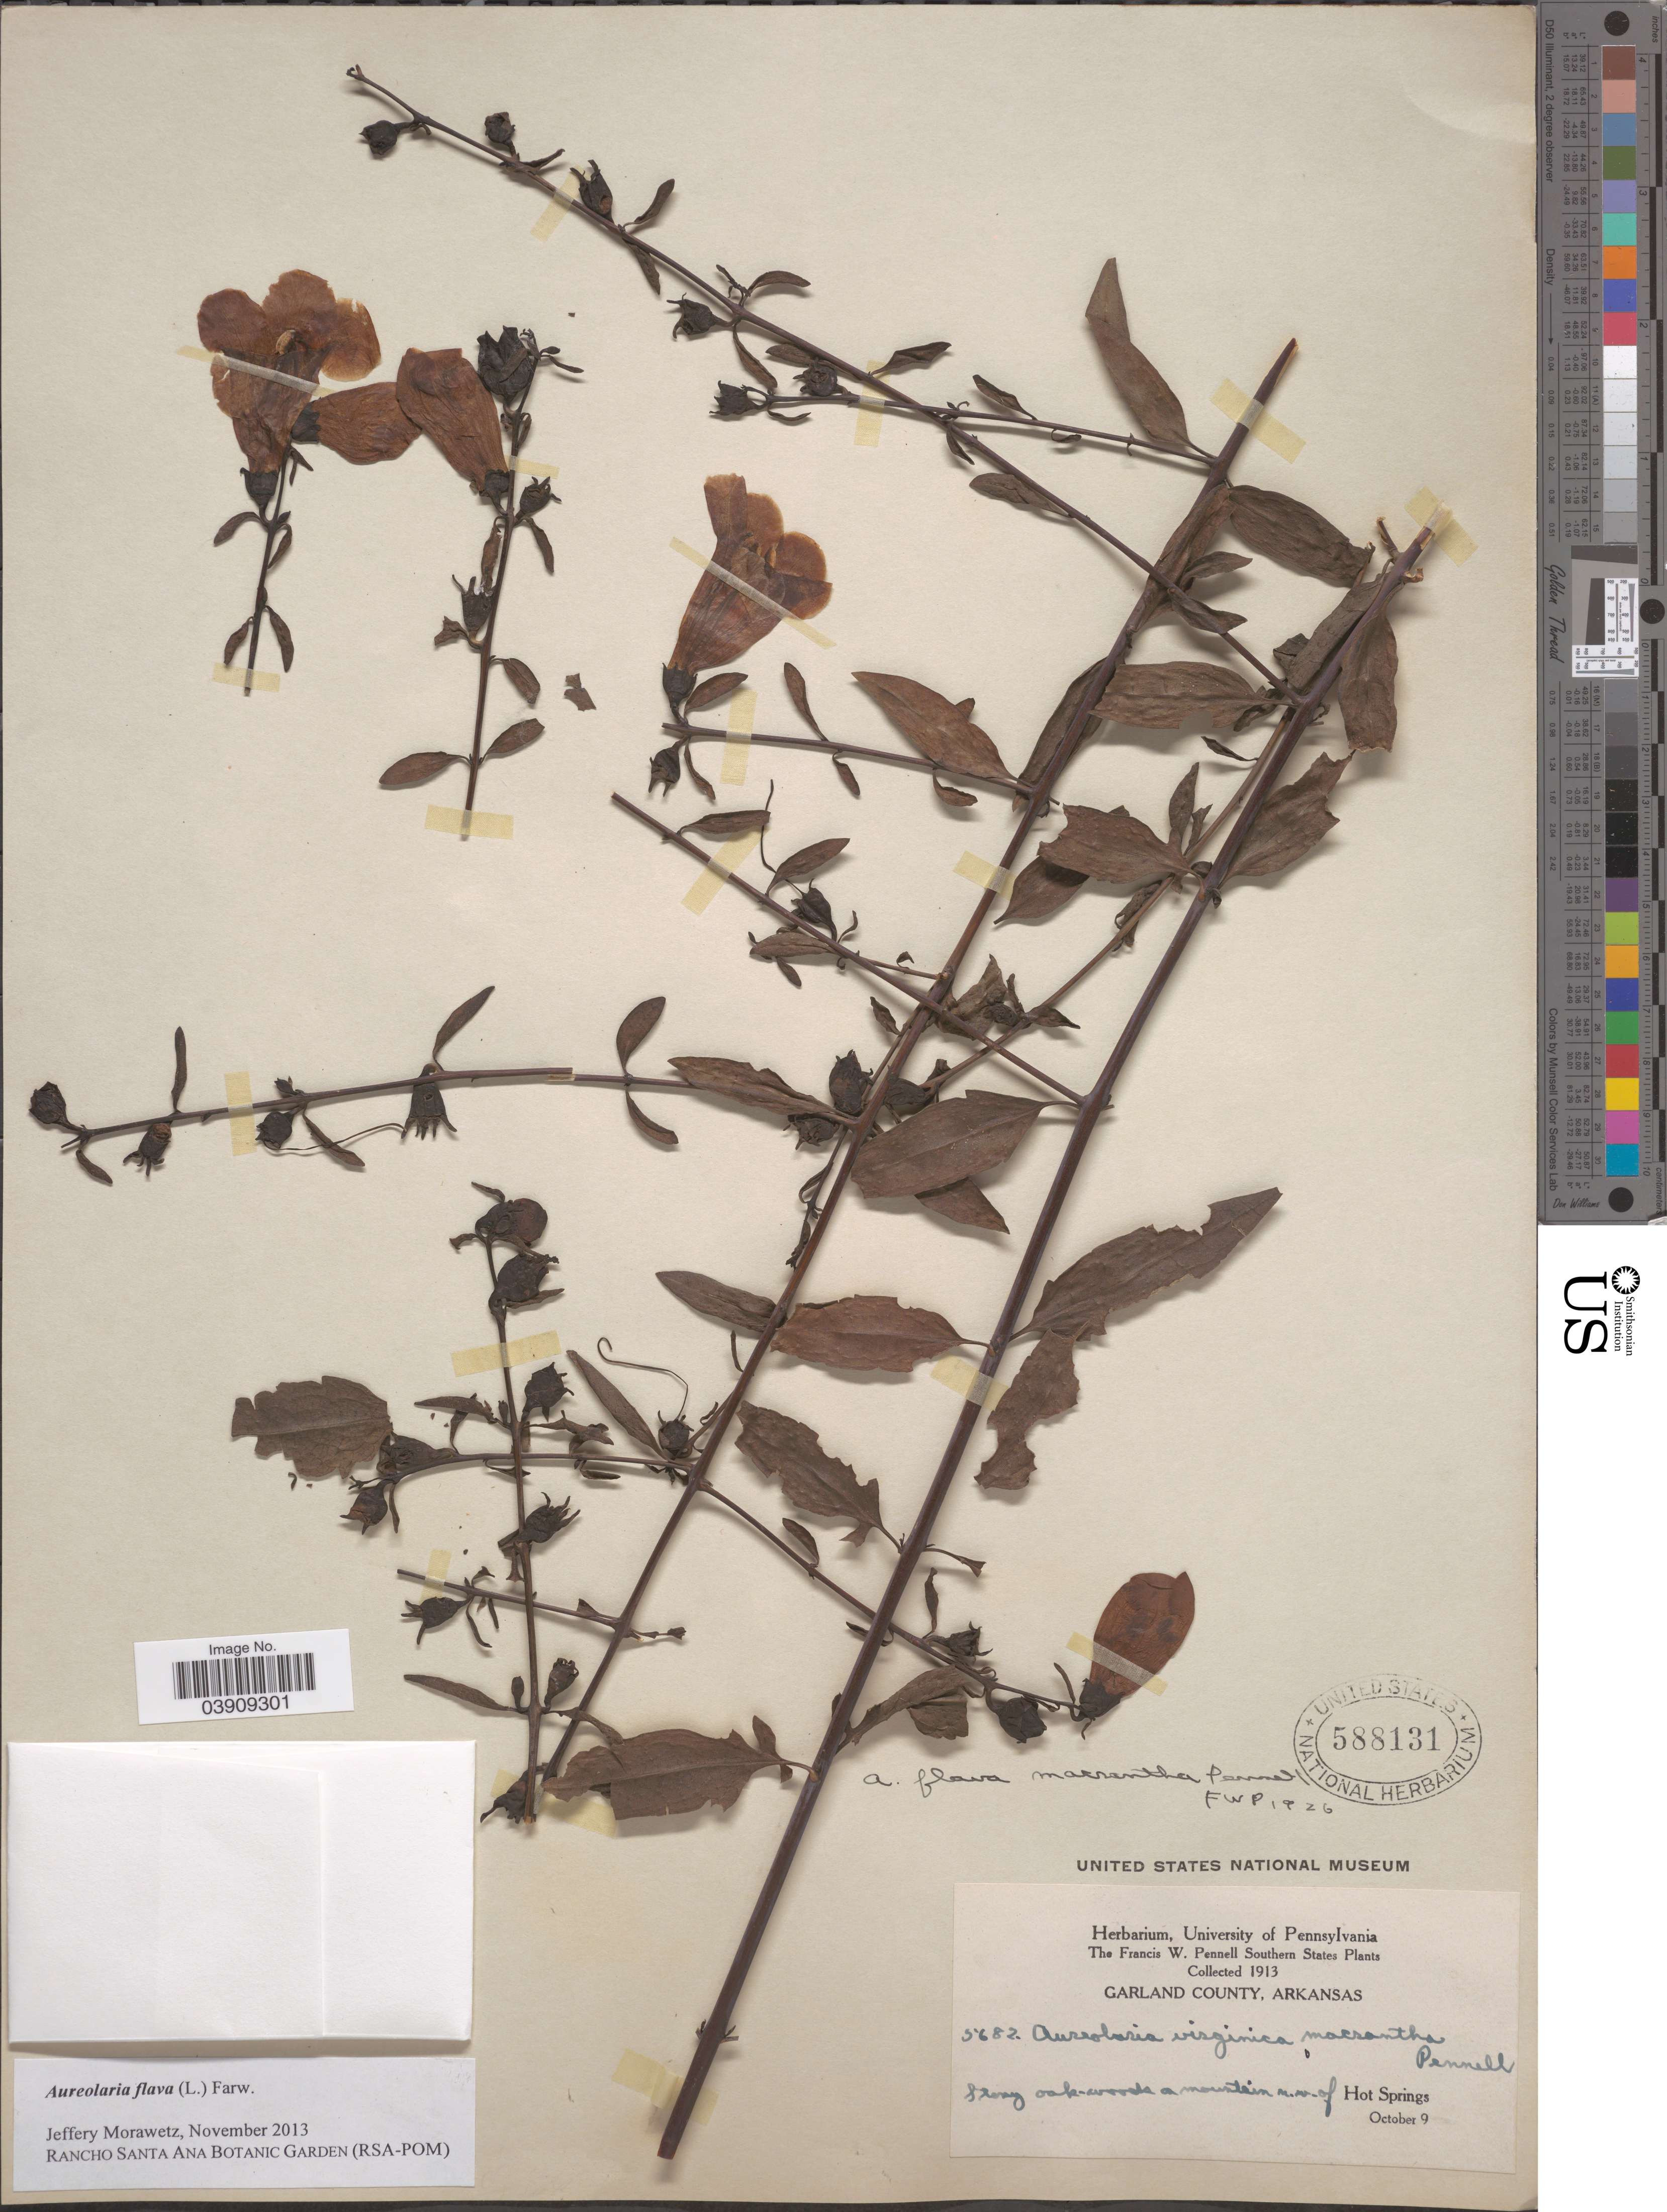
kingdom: Plantae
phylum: Tracheophyta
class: Magnoliopsida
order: Lamiales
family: Orobanchaceae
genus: Aureolaria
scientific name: Aureolaria flava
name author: (L.) Farw.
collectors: F. W. Pennell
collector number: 5682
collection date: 1913-10-09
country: United States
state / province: Arkansas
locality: Southern States. Garland County. A mountain n.w. of Hot Springs.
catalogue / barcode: US 588131